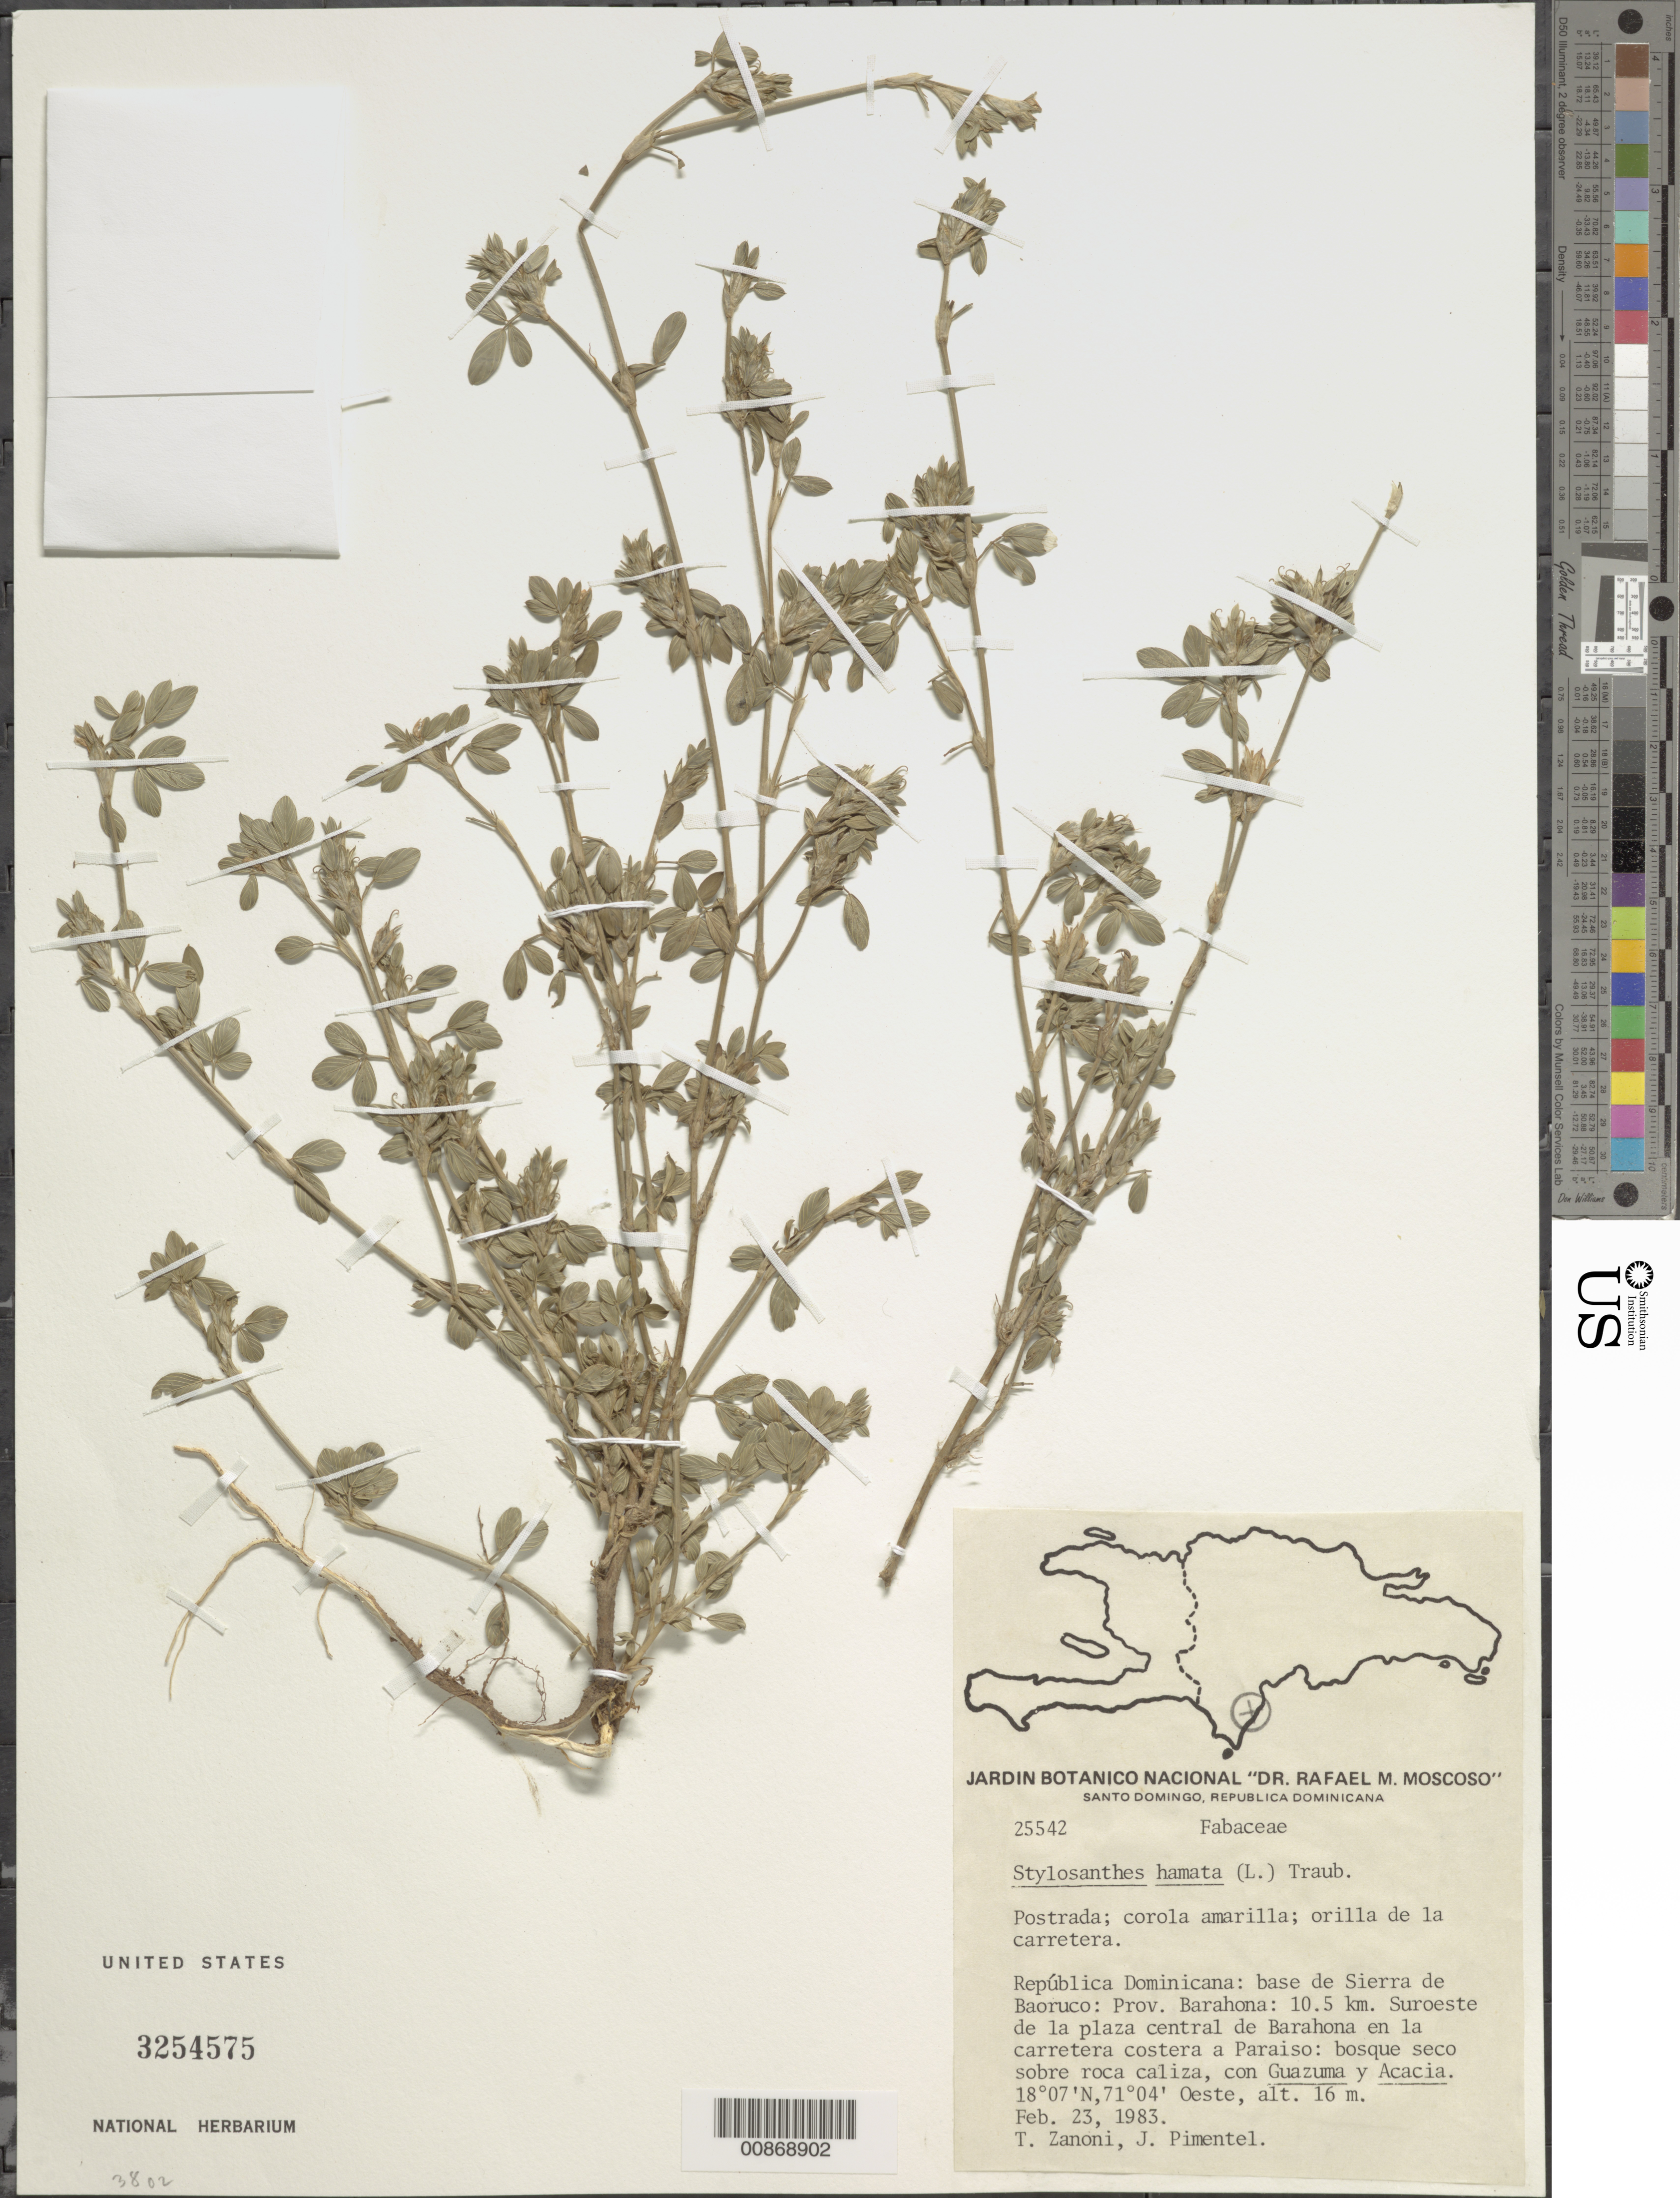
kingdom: Plantae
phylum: Tracheophyta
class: Magnoliopsida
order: Fabales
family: Fabaceae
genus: Stylosanthes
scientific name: Stylosanthes hamata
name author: (L.) Taub.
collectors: T. A. Zanoni & J. Pimentel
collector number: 25542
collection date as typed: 23 Feb 1983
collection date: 1983-02-23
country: Dominican Republic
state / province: Barahona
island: Hispaniola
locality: Base de Sierra de Baoruco: 10.5 km. Suroeste de la plaza central de Barahona en la carretera costera a Paraiso.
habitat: Orilla de la carretera. Bosque seco sobre roca caliza, con Guazuma y Acacia.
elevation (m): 16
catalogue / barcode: US 3254575